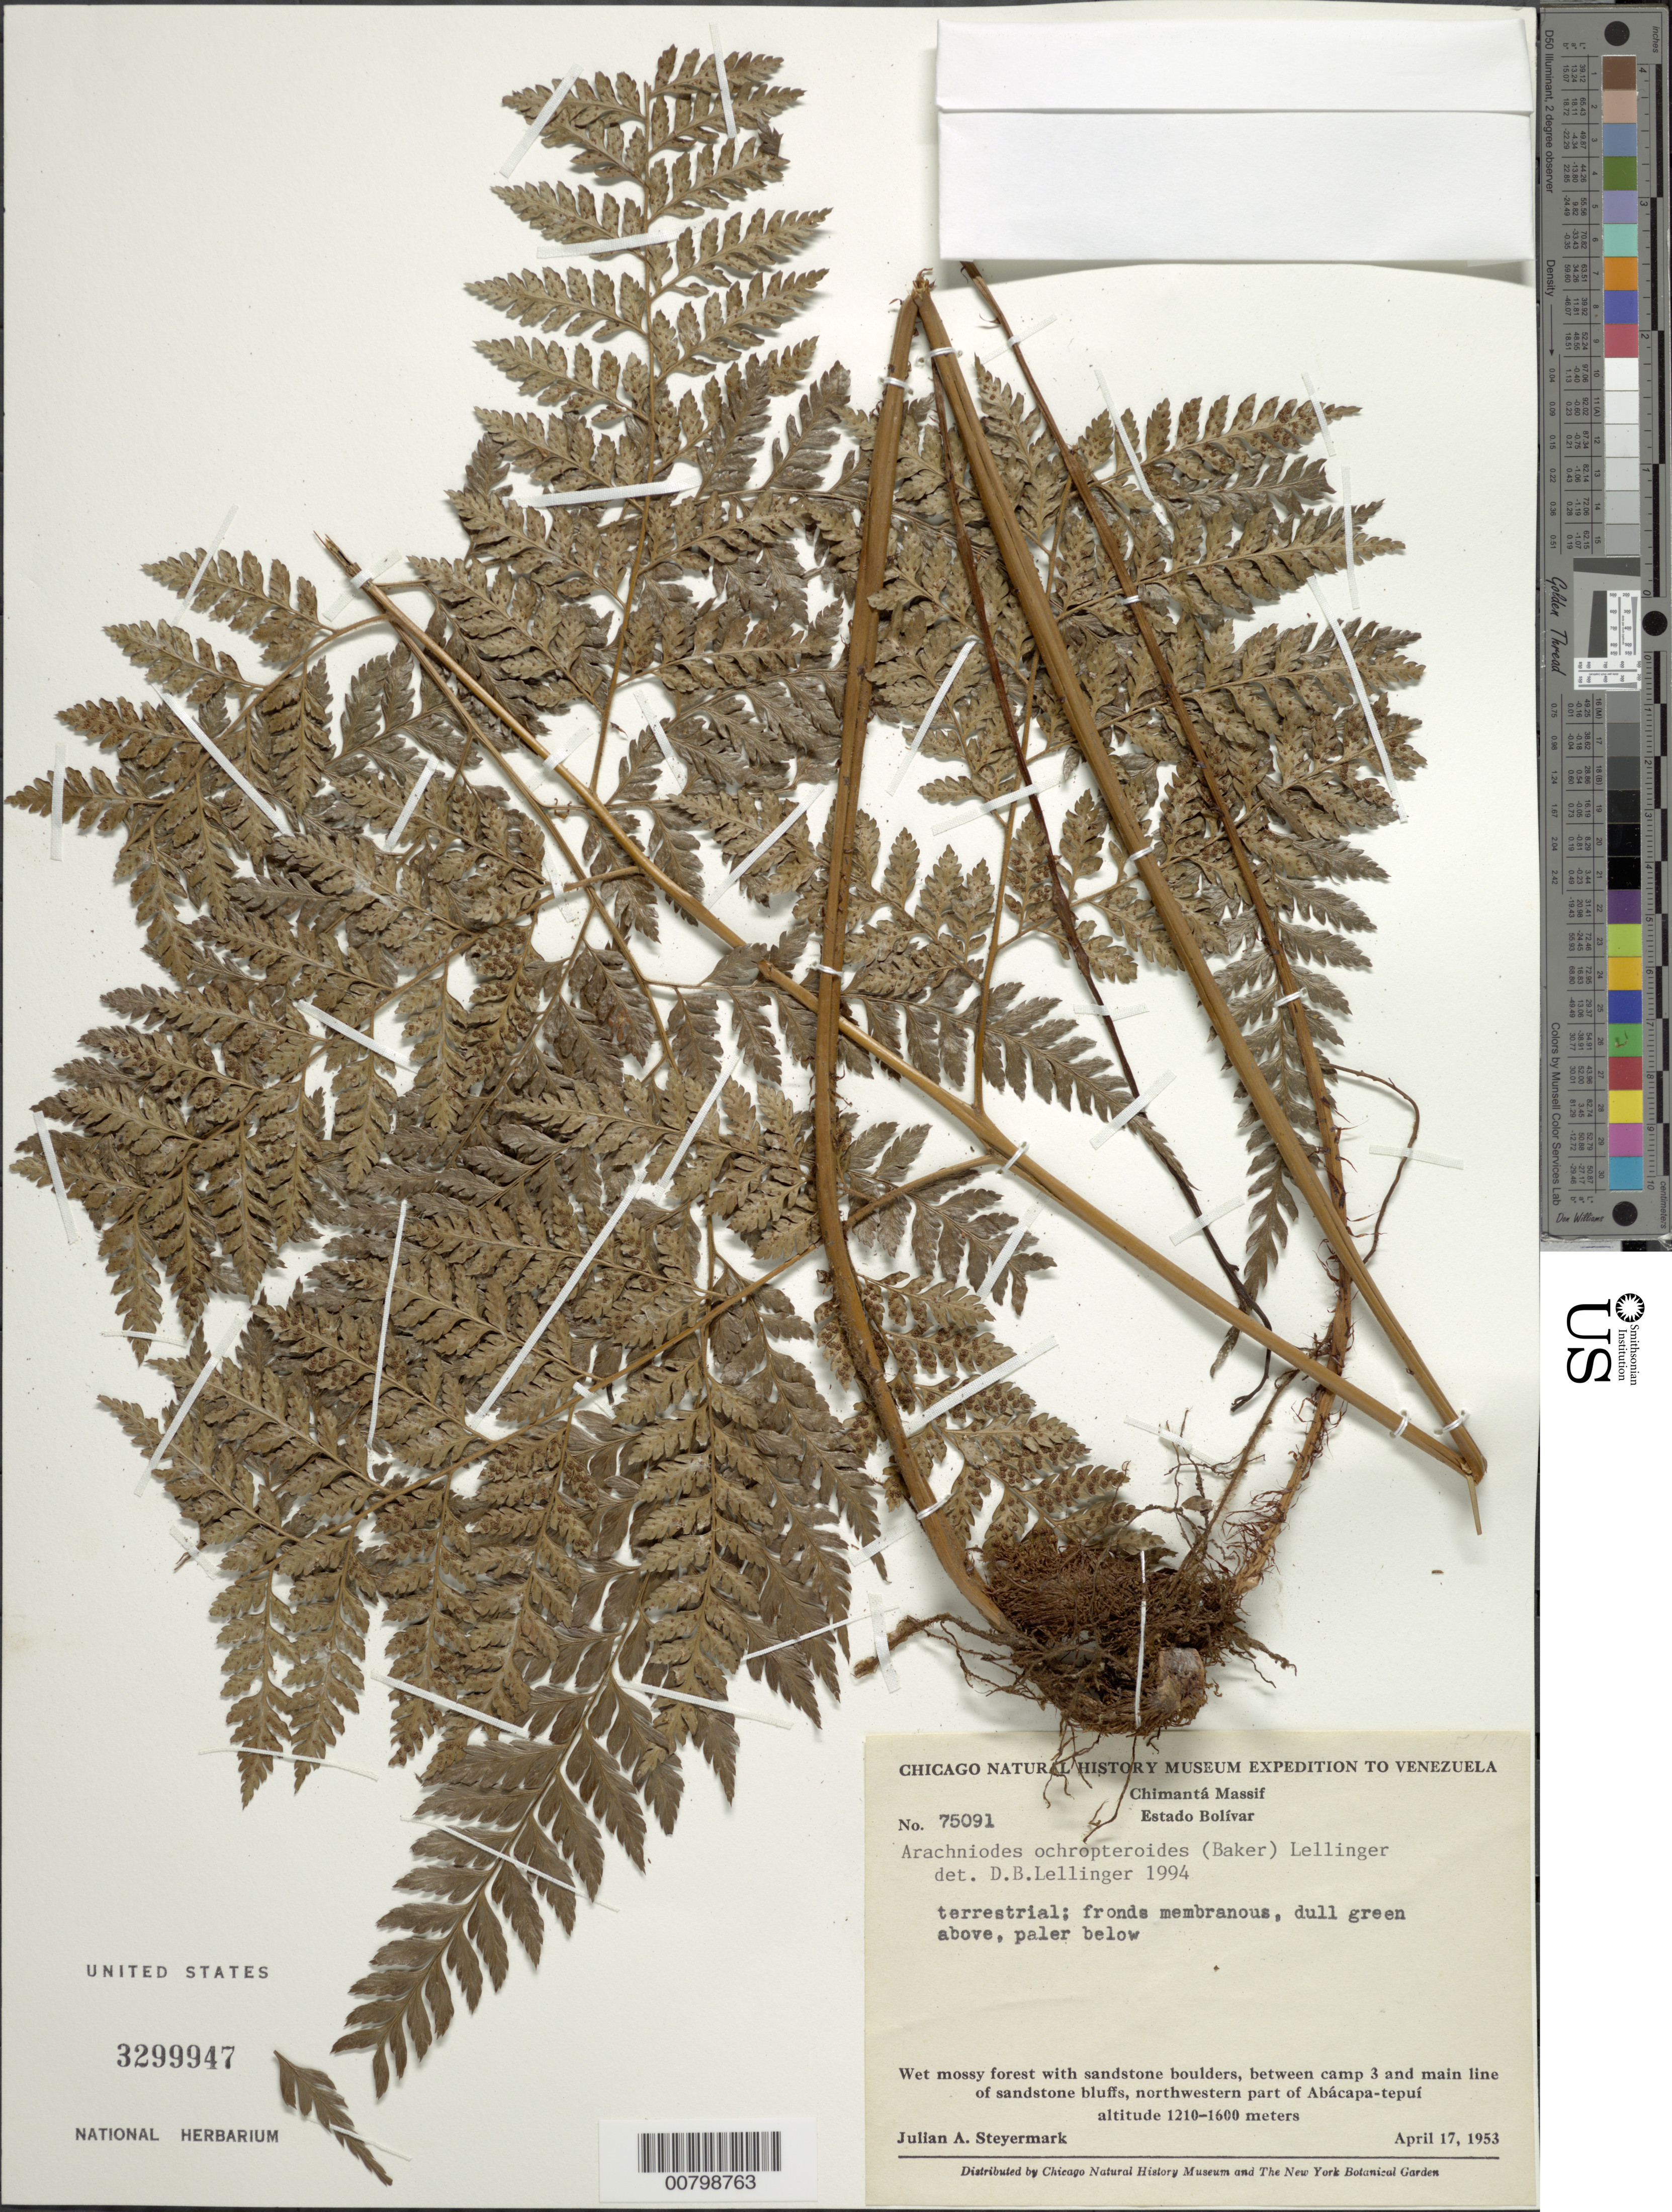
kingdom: Plantae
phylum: Tracheophyta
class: Polypodiopsida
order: Polypodiales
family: Dryopteridaceae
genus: Arachniodes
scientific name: Arachniodes ochropteroides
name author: (Baker) C. Chr.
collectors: J. Steyermark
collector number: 75091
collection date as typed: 17-Apr-53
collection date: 1953-04-17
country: Venezuela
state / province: Bolívar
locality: Chimantá Massif, Abácapa-tepuí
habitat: Wet mossy forest with sandstone boulders; on tree trunk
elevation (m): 1210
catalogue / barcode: US 3299947